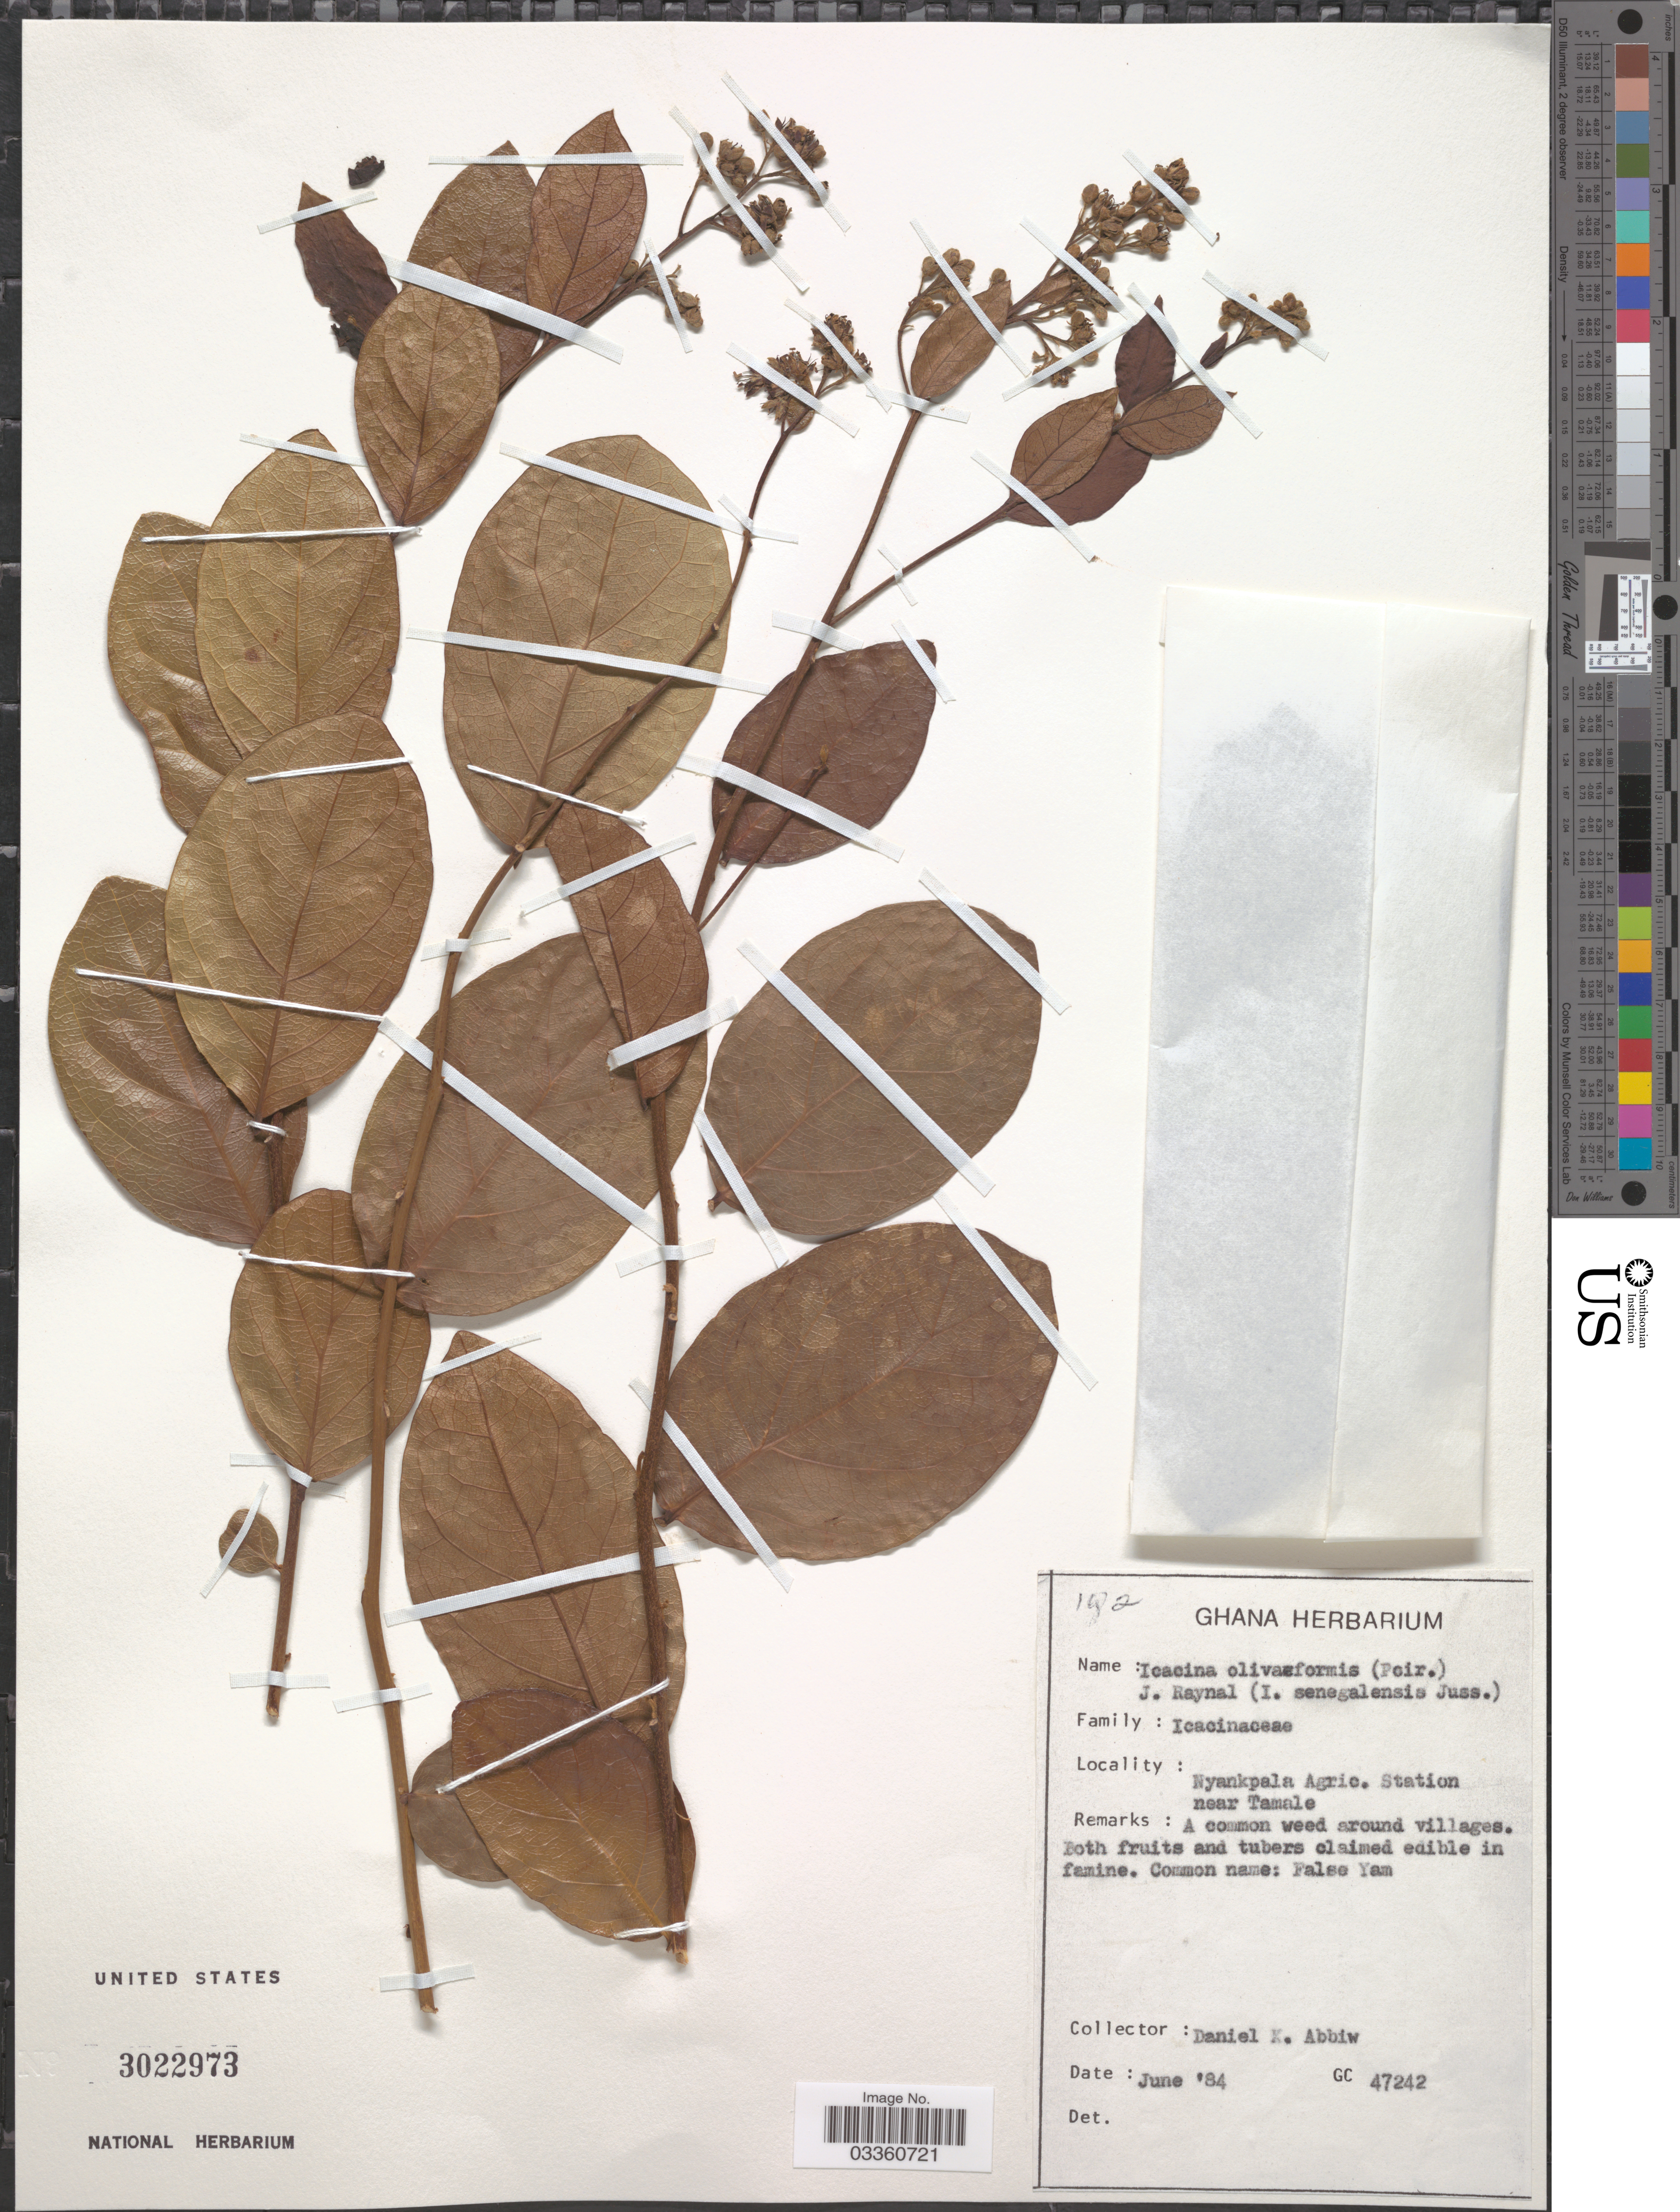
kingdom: Plantae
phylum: Tracheophyta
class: Magnoliopsida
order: Icacinales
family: Icacinaceae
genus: Icacina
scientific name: Icacina oliviformis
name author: (Poir.) Raynal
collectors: D. K. Abbiw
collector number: GC47242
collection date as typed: Transcribed d/m/y: /6/84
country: Ghana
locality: Nyankpala Agric. Station near Tamale.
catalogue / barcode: US 3022973